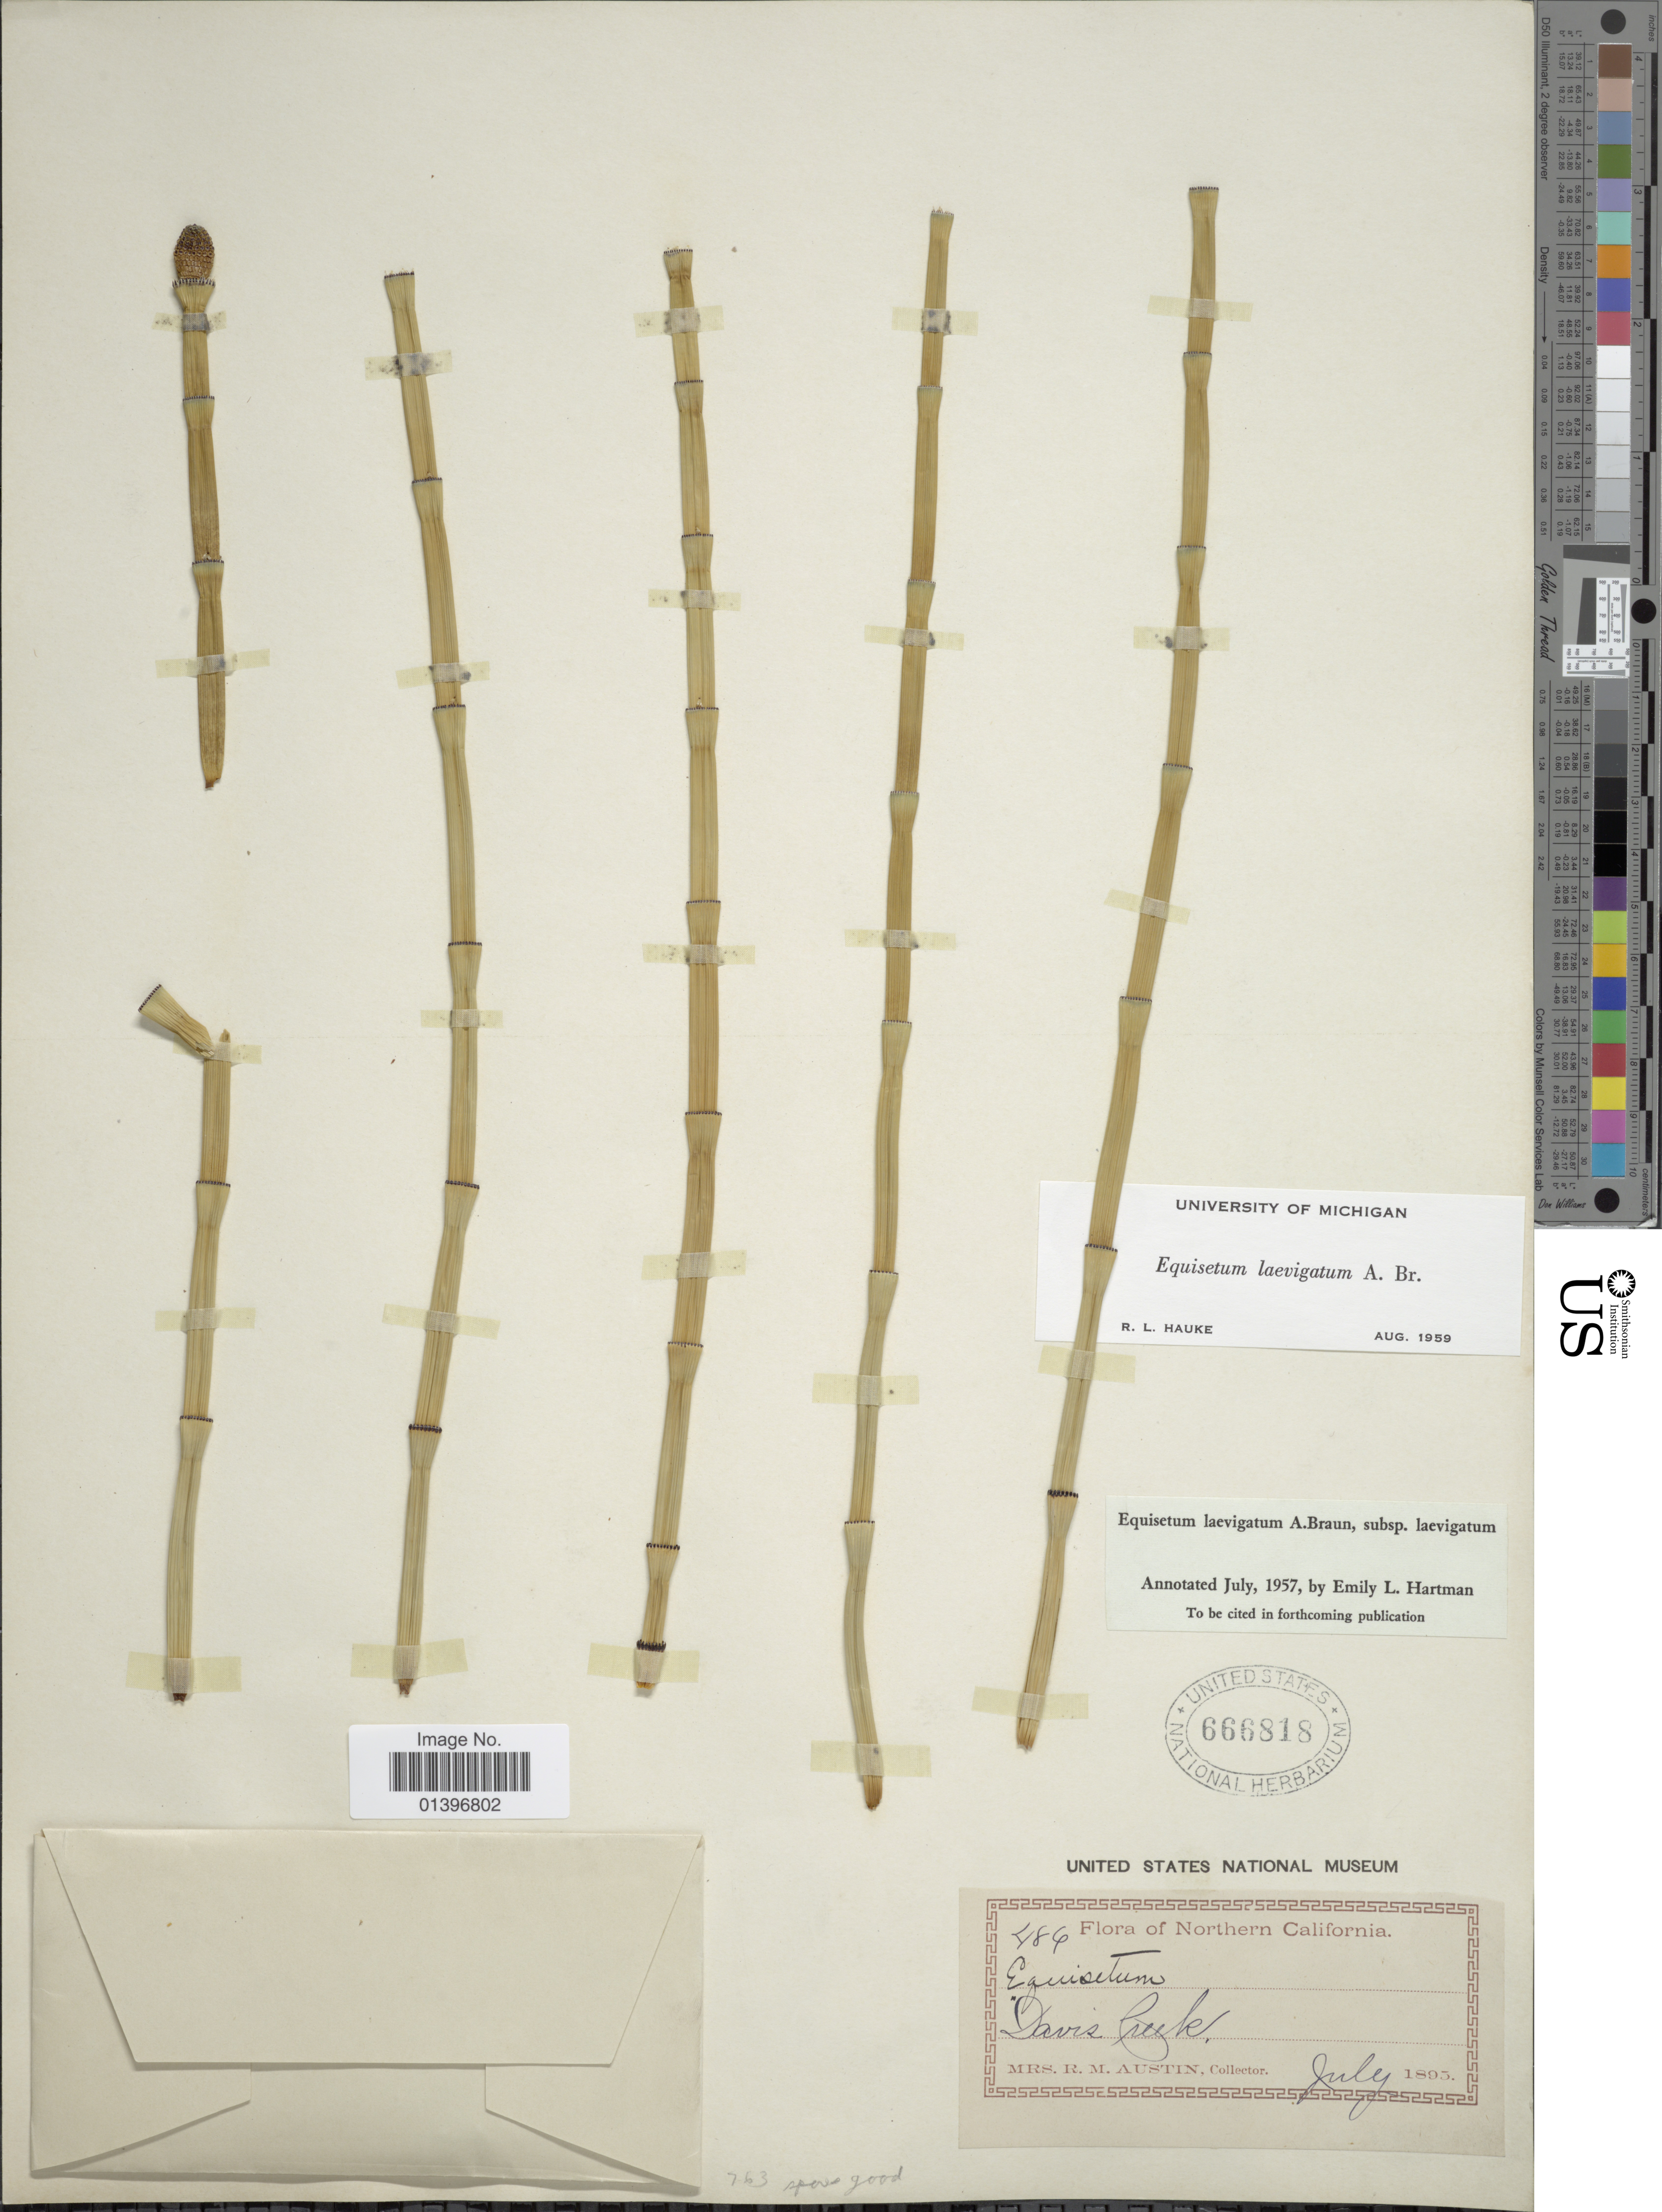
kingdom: Plantae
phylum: Tracheophyta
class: Polypodiopsida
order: Equisetales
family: Equisetaceae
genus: Equisetum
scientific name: Equisetum laevigatum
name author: A. Braun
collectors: R. Austin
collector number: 486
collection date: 1895-07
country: United States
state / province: California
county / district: Modoc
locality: Northern California. Davis Creek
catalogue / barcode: US 666818